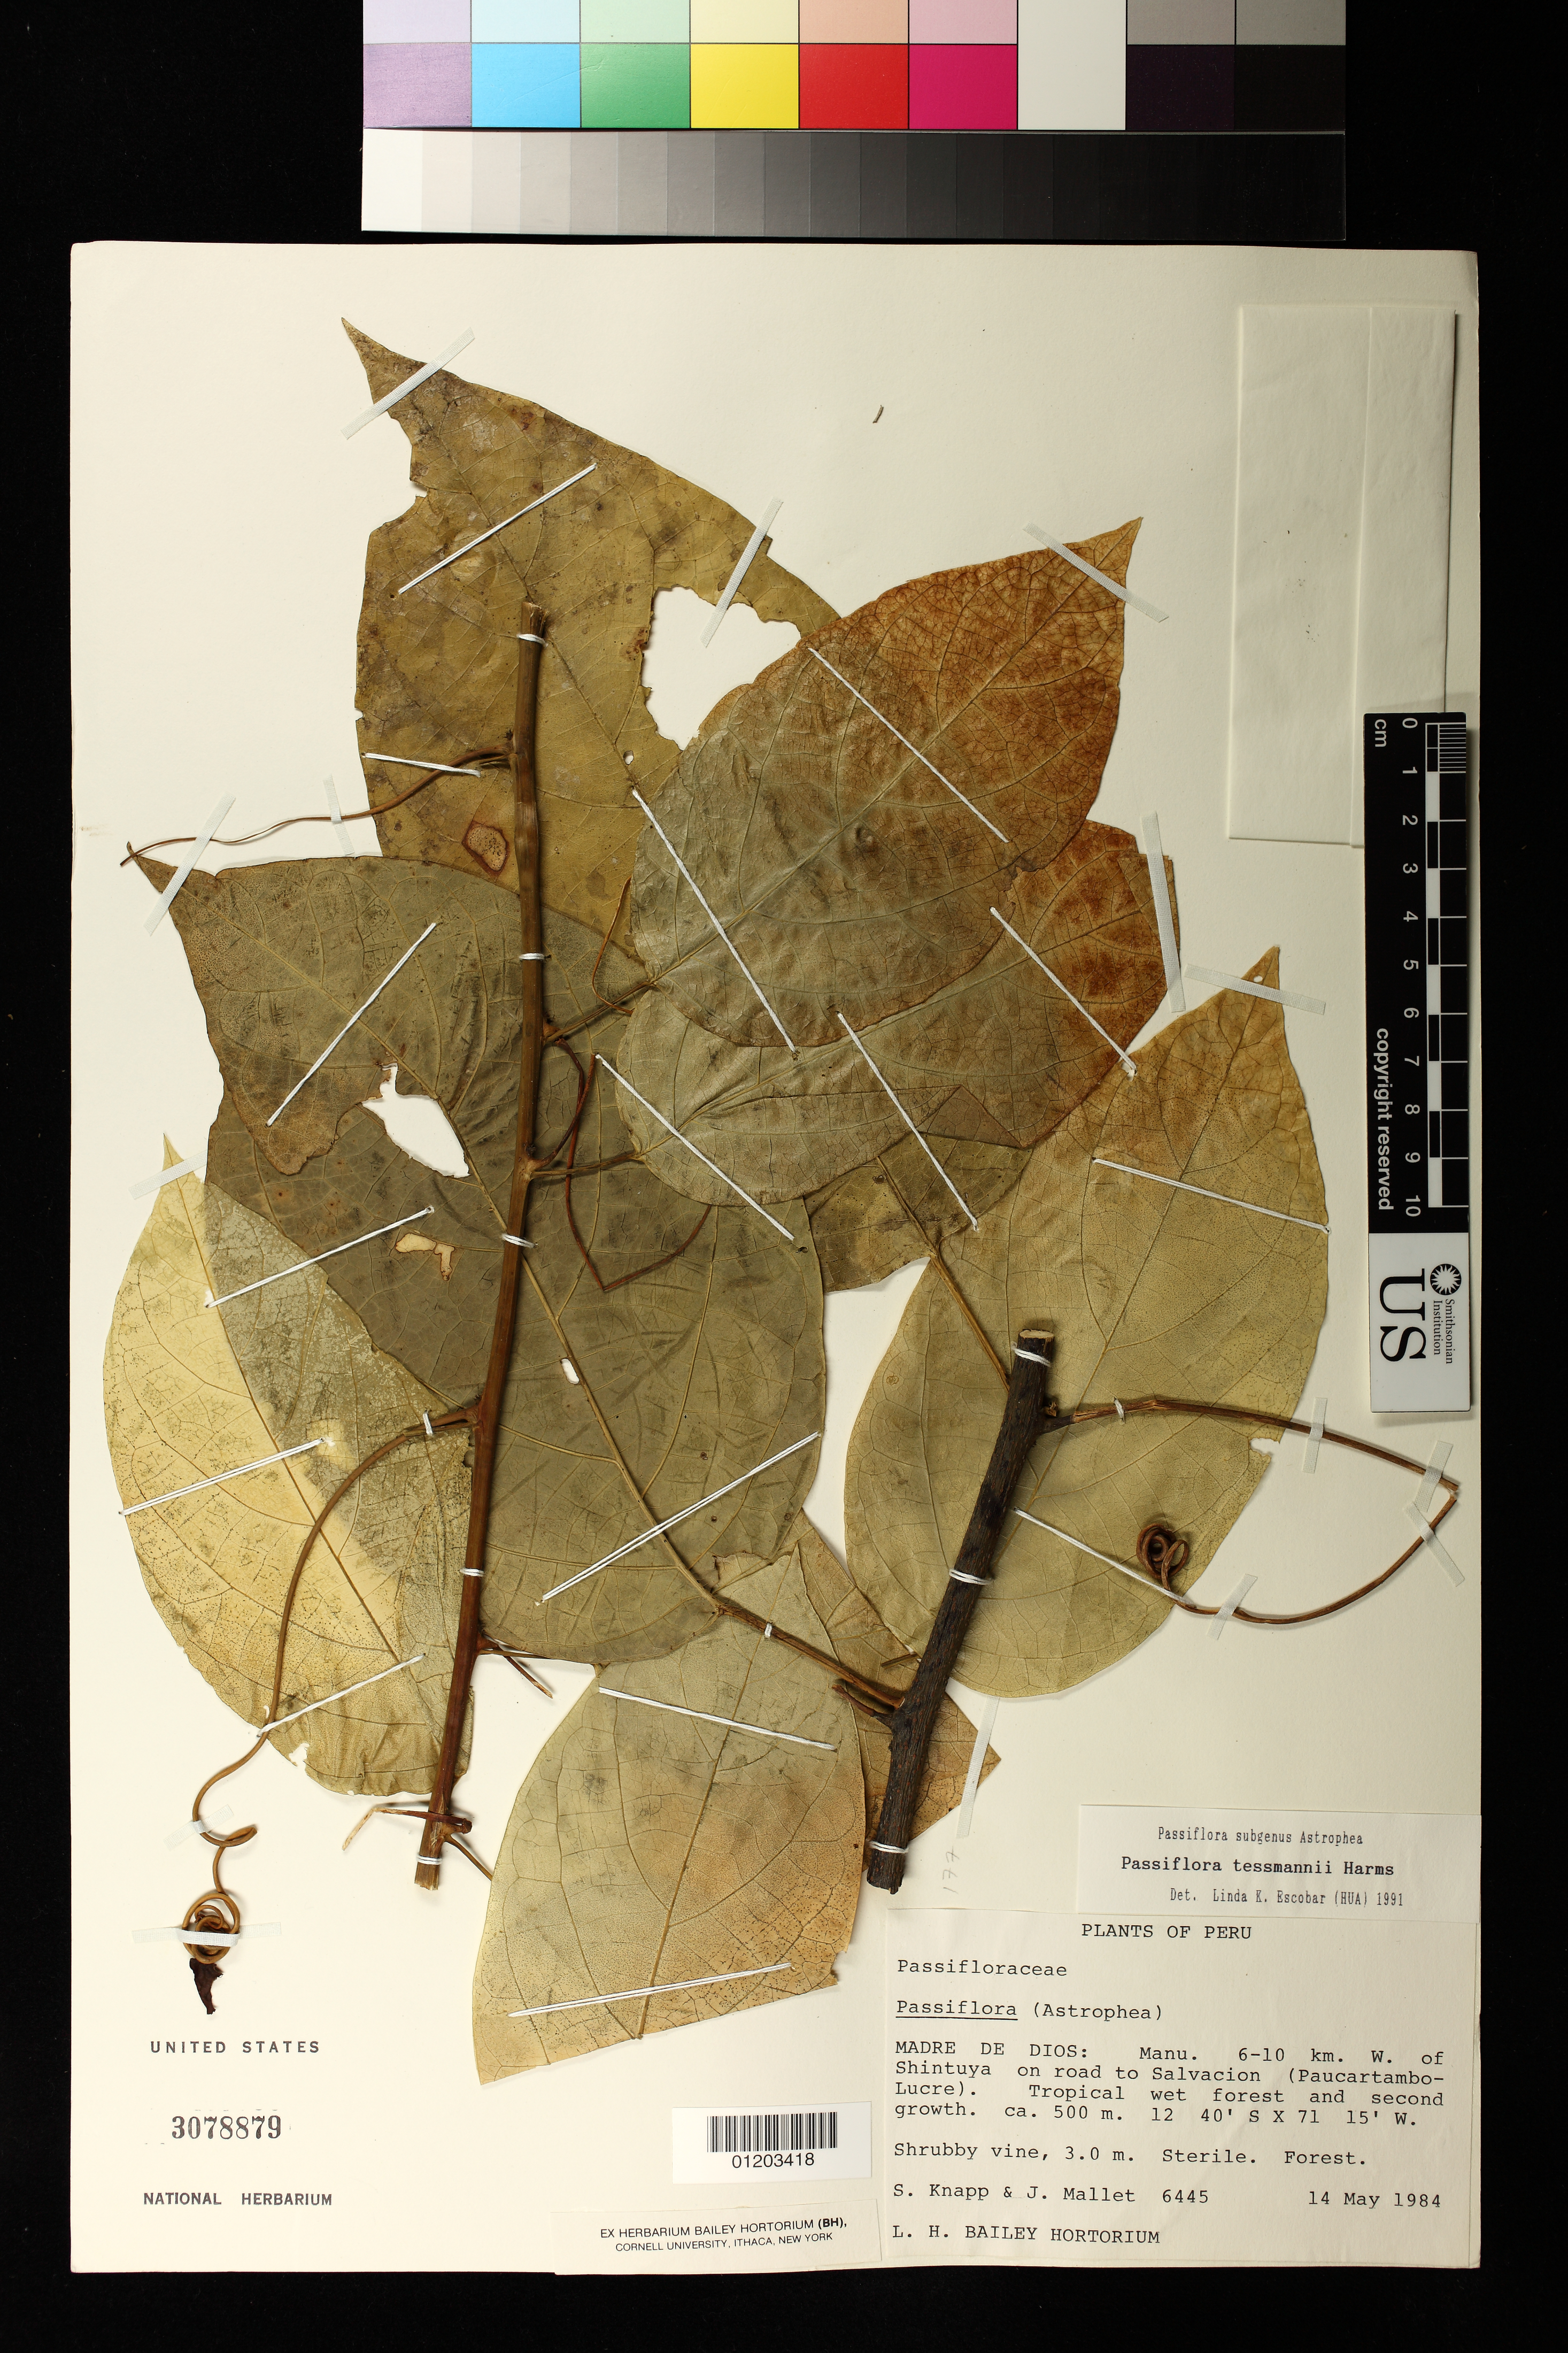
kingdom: Plantae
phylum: Tracheophyta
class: Magnoliopsida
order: Malpighiales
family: Passifloraceae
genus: Passiflora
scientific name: Passiflora tessmannii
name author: Harms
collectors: S. Knapp & J. Mallet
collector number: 6445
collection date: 1984-05-14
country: Peru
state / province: Madre de Dios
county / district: Manú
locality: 6 - 10 km. W. of Shintuya on road to Salvacion (Paucartambo - Lucre)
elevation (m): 500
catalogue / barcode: US 3078879